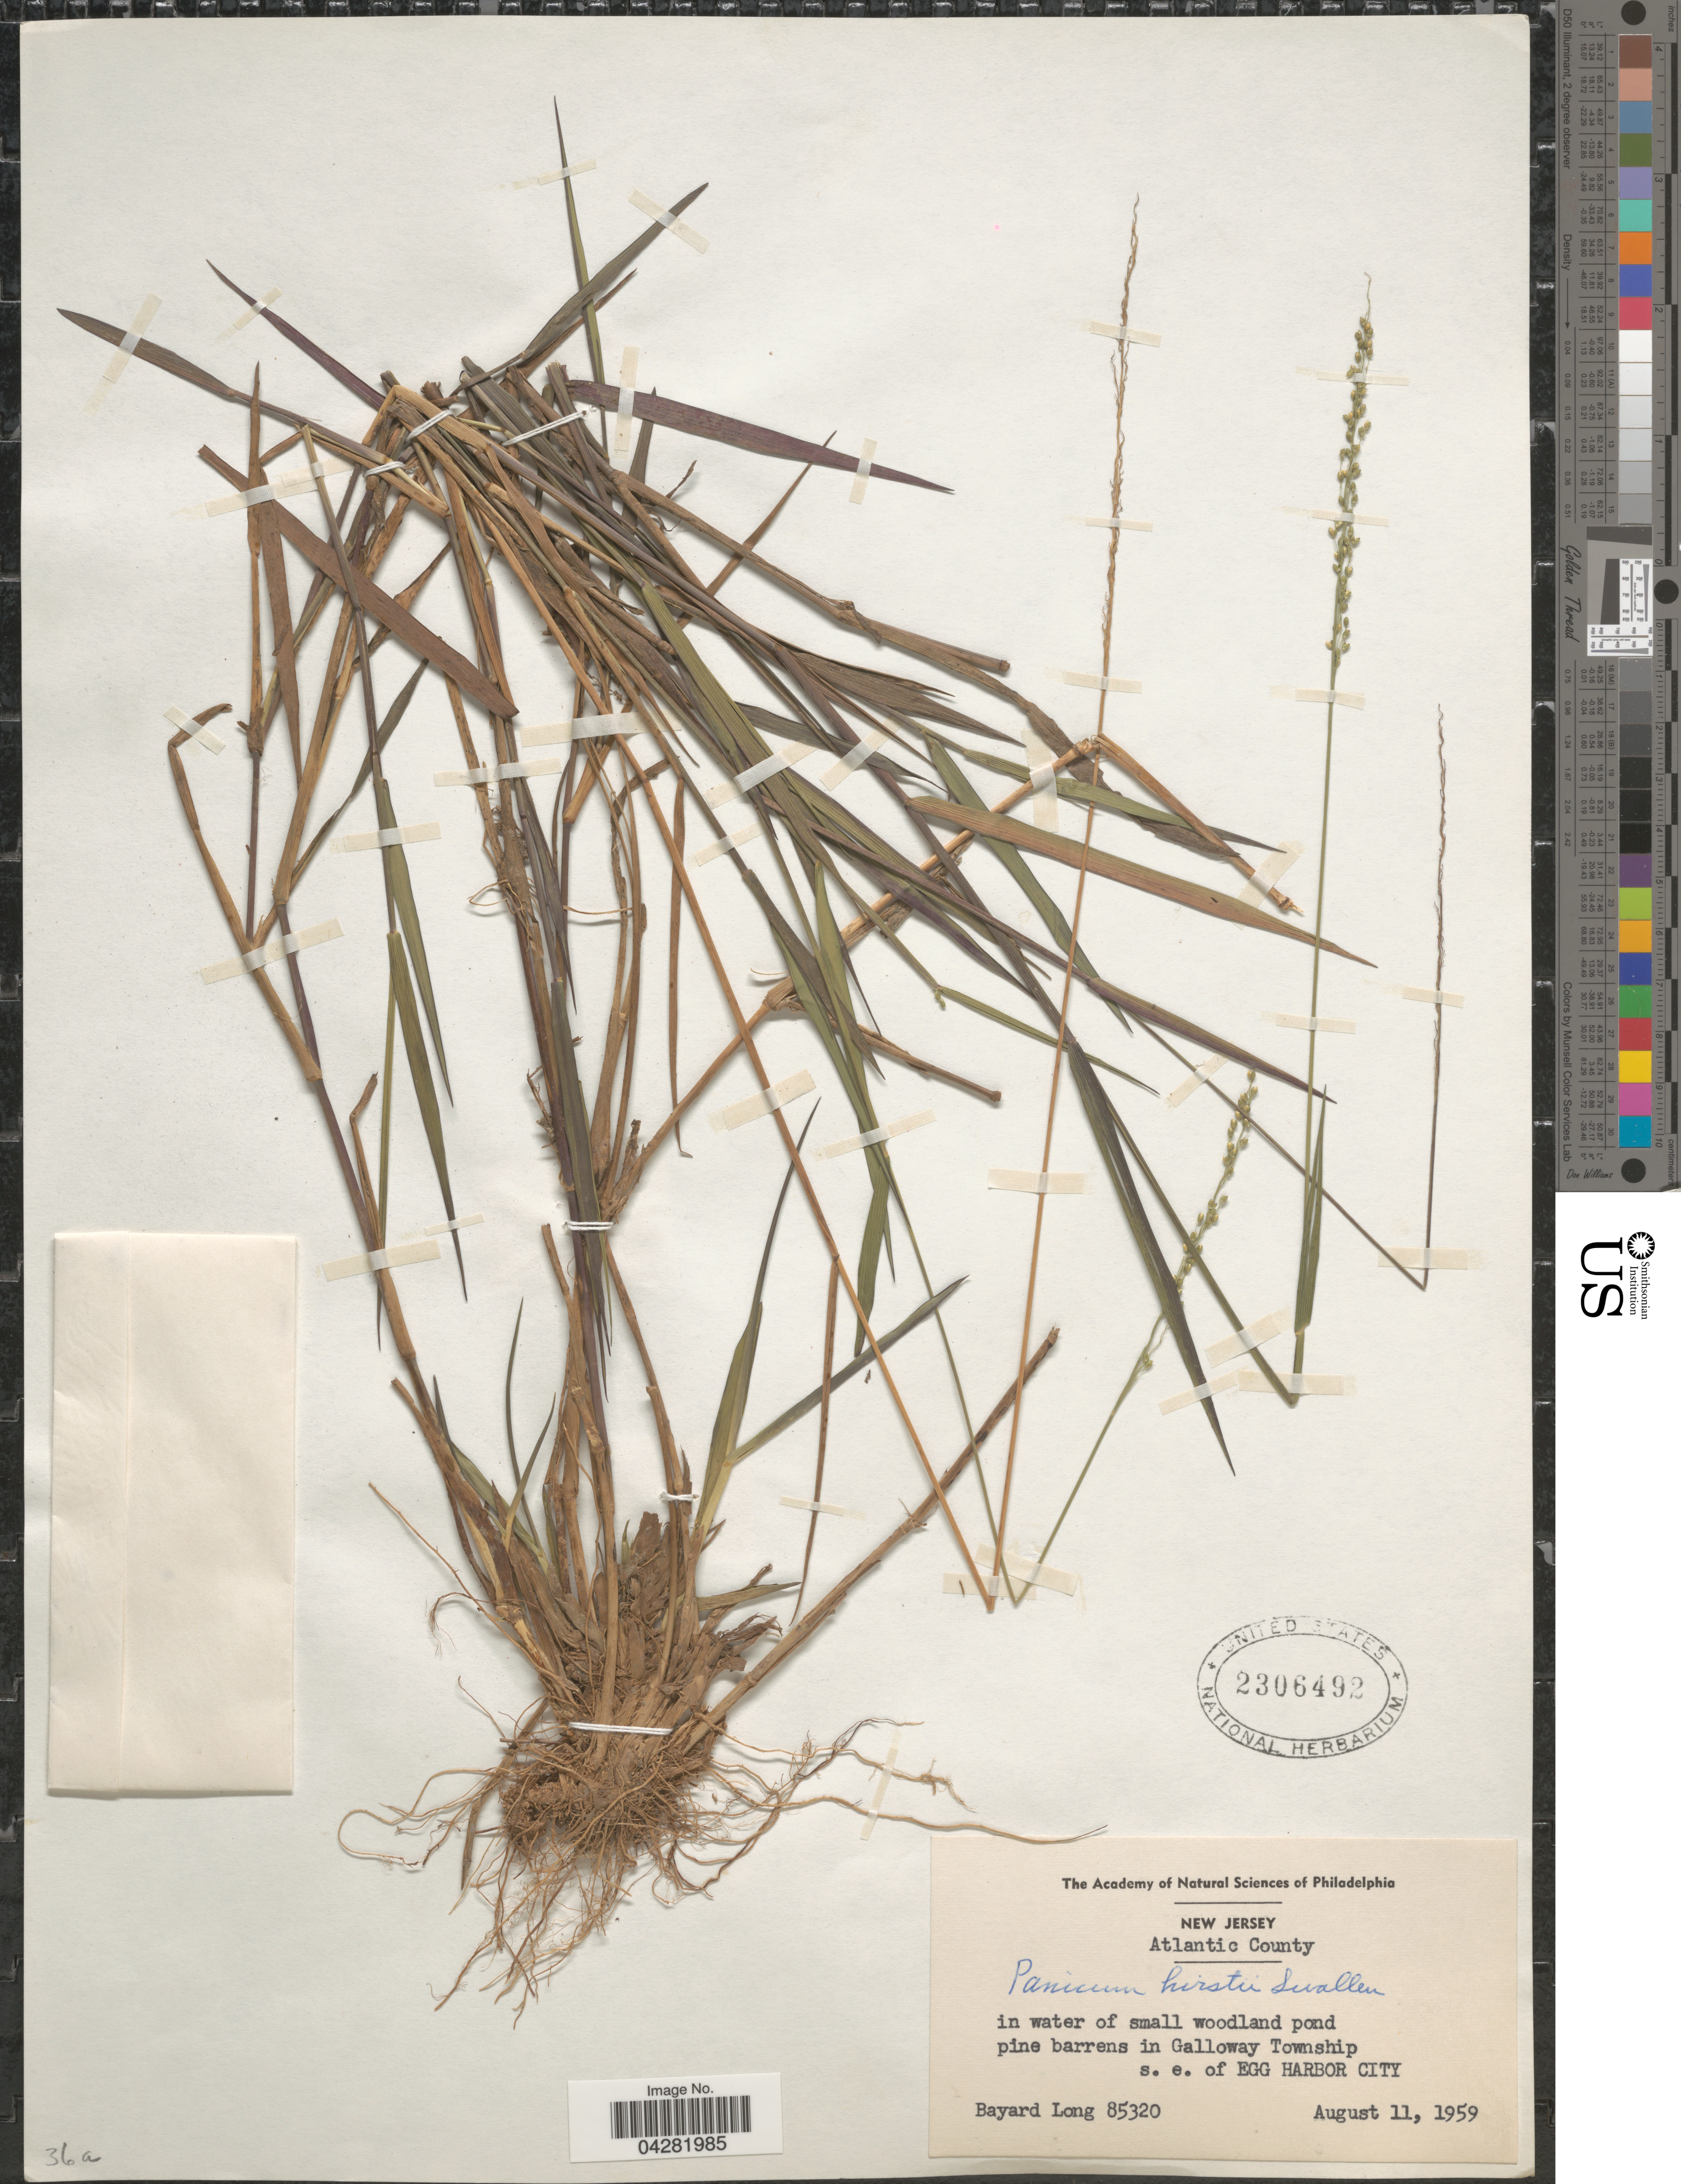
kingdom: Plantae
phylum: Tracheophyta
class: Liliopsida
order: Poales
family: Poaceae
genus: Dichanthelium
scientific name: Dichanthelium hirstii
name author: (Swallen) Kartesz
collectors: B. Long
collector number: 85320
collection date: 1959-08-11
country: United States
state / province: New Jersey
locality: Atlantic County. In Galloway Township s. e. of Egg Harbor City.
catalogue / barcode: US 2306492